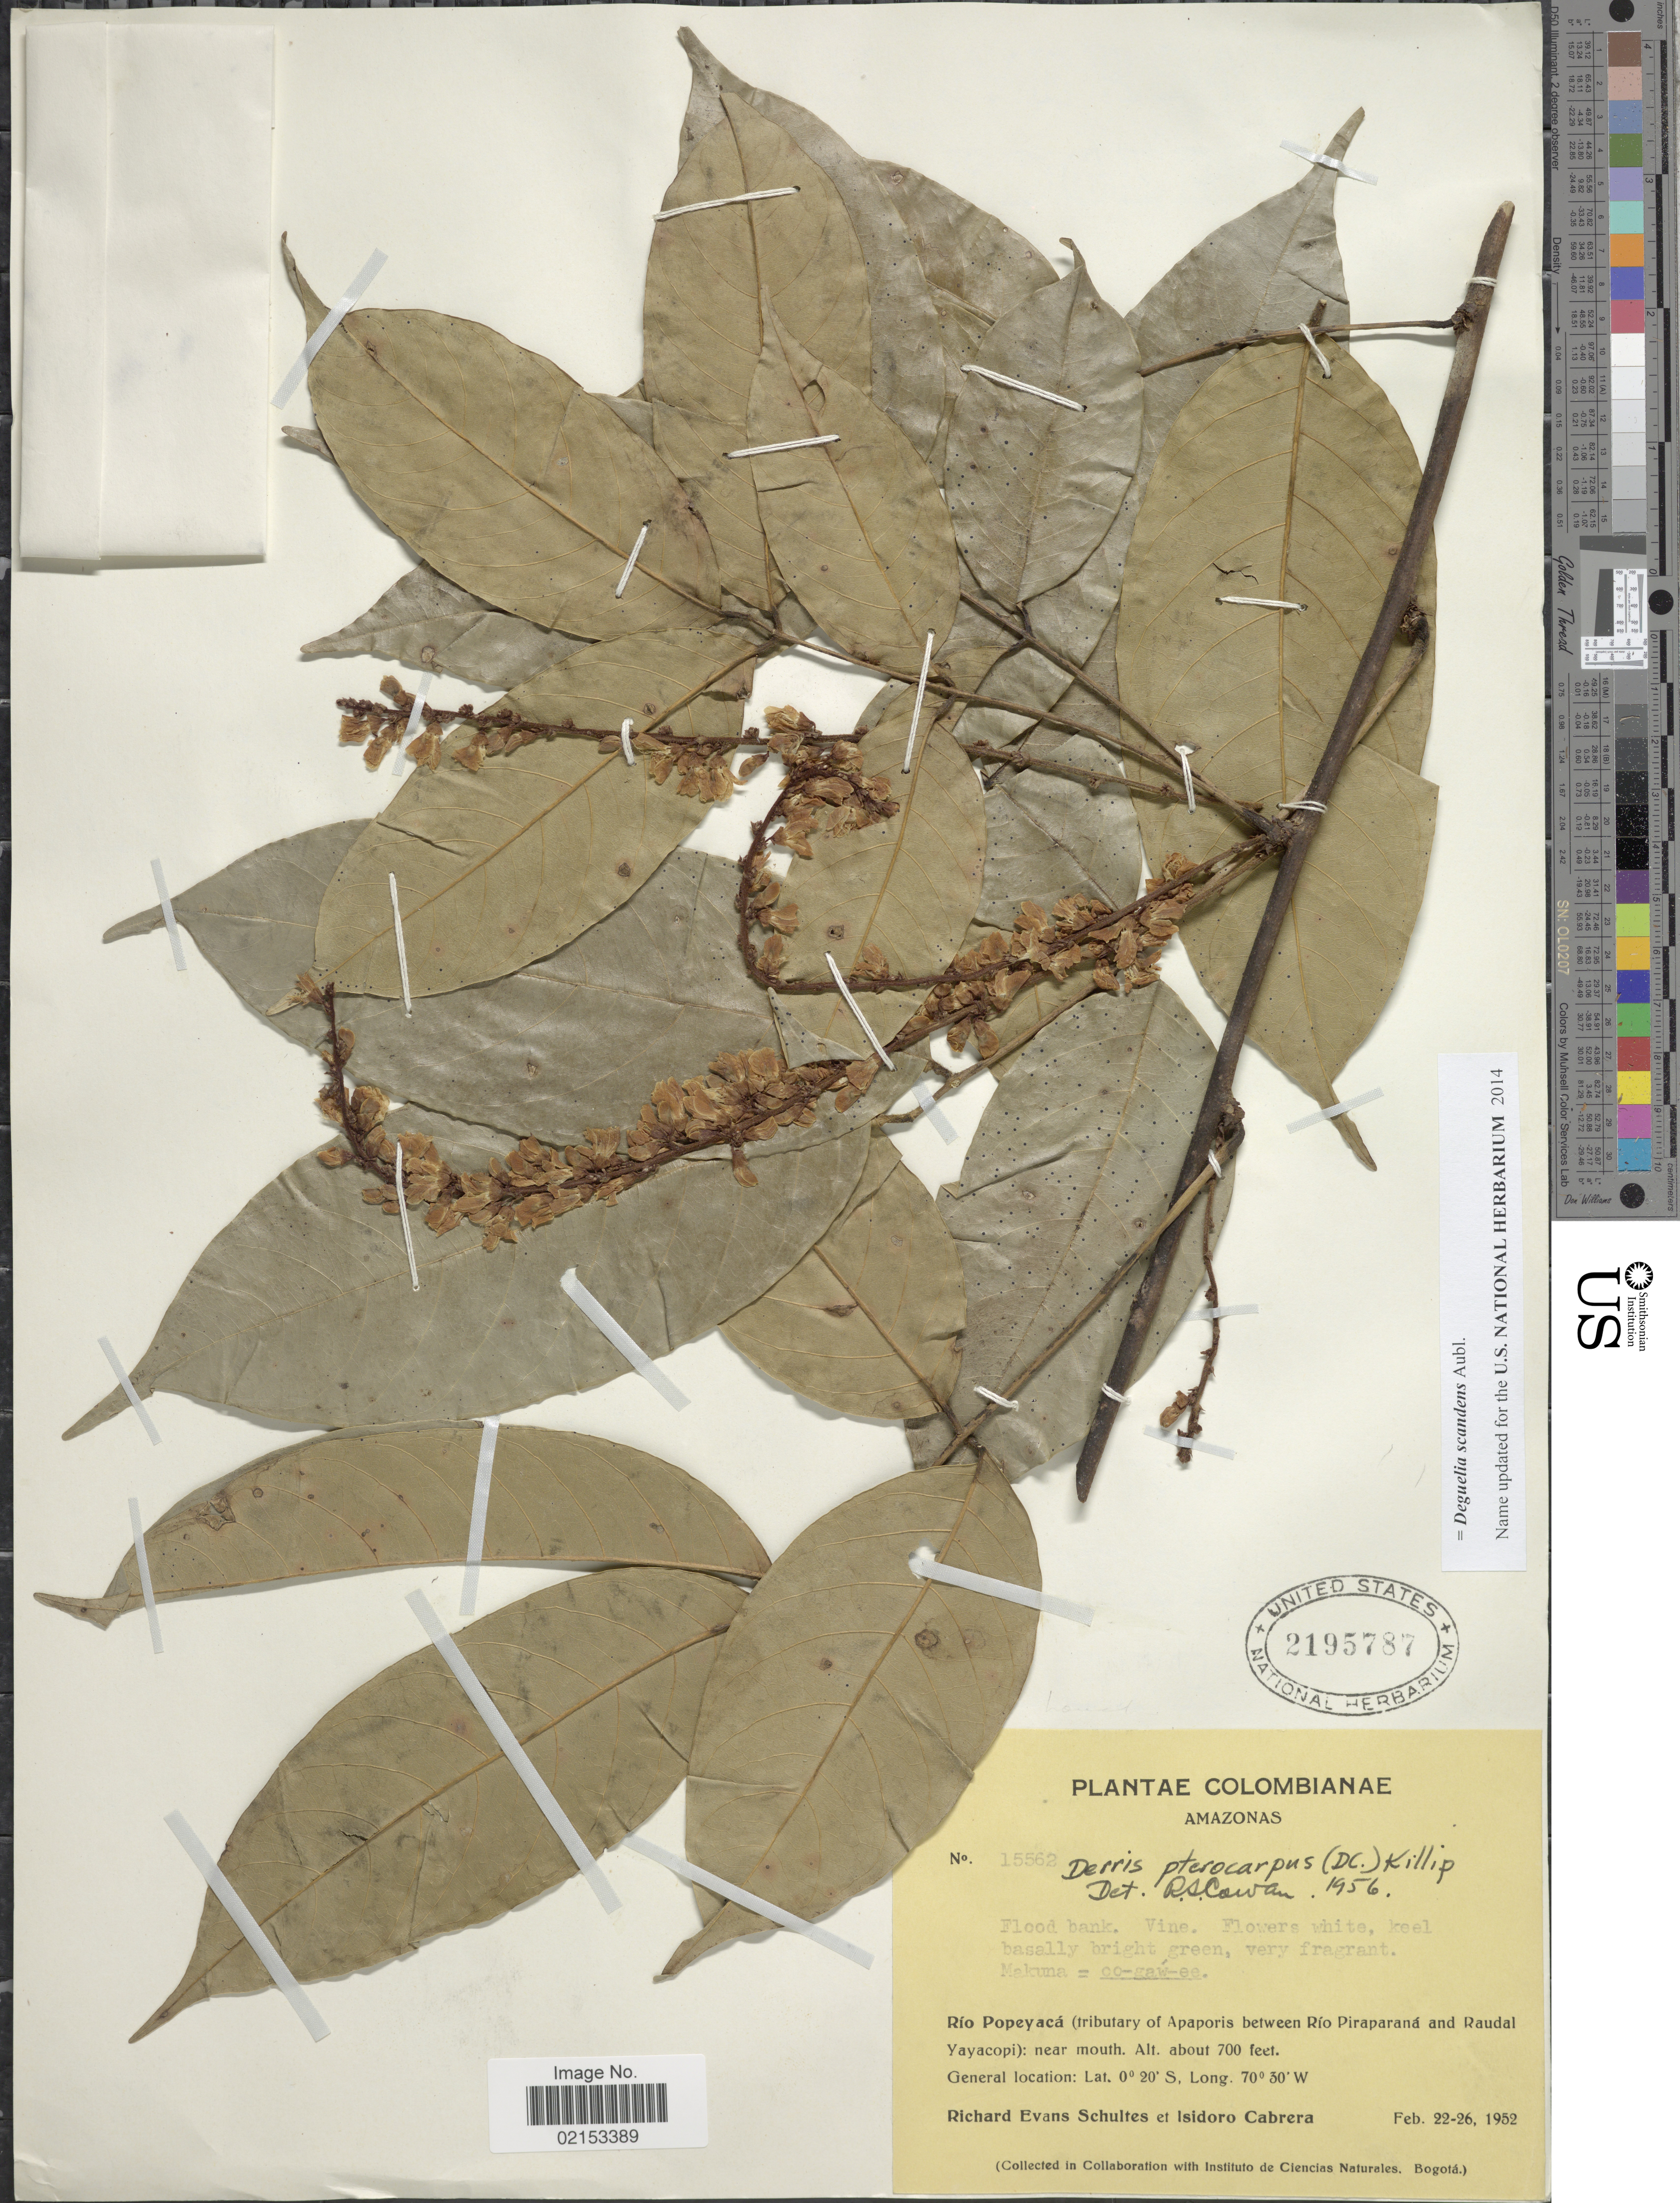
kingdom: Plantae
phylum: Tracheophyta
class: Magnoliopsida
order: Fabales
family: Fabaceae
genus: Deguelia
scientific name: Deguelia scandens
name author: Aubl.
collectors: R. E. Schultes & I. Cabrera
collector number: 15562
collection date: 1952-02-22/1952-02-26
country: Colombia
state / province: Amazônas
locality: Rio Popeyaca (tributary of Apaporis between Rio Piraparana and Raudal Yayacopi), near mouth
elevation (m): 213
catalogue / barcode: US 2195787